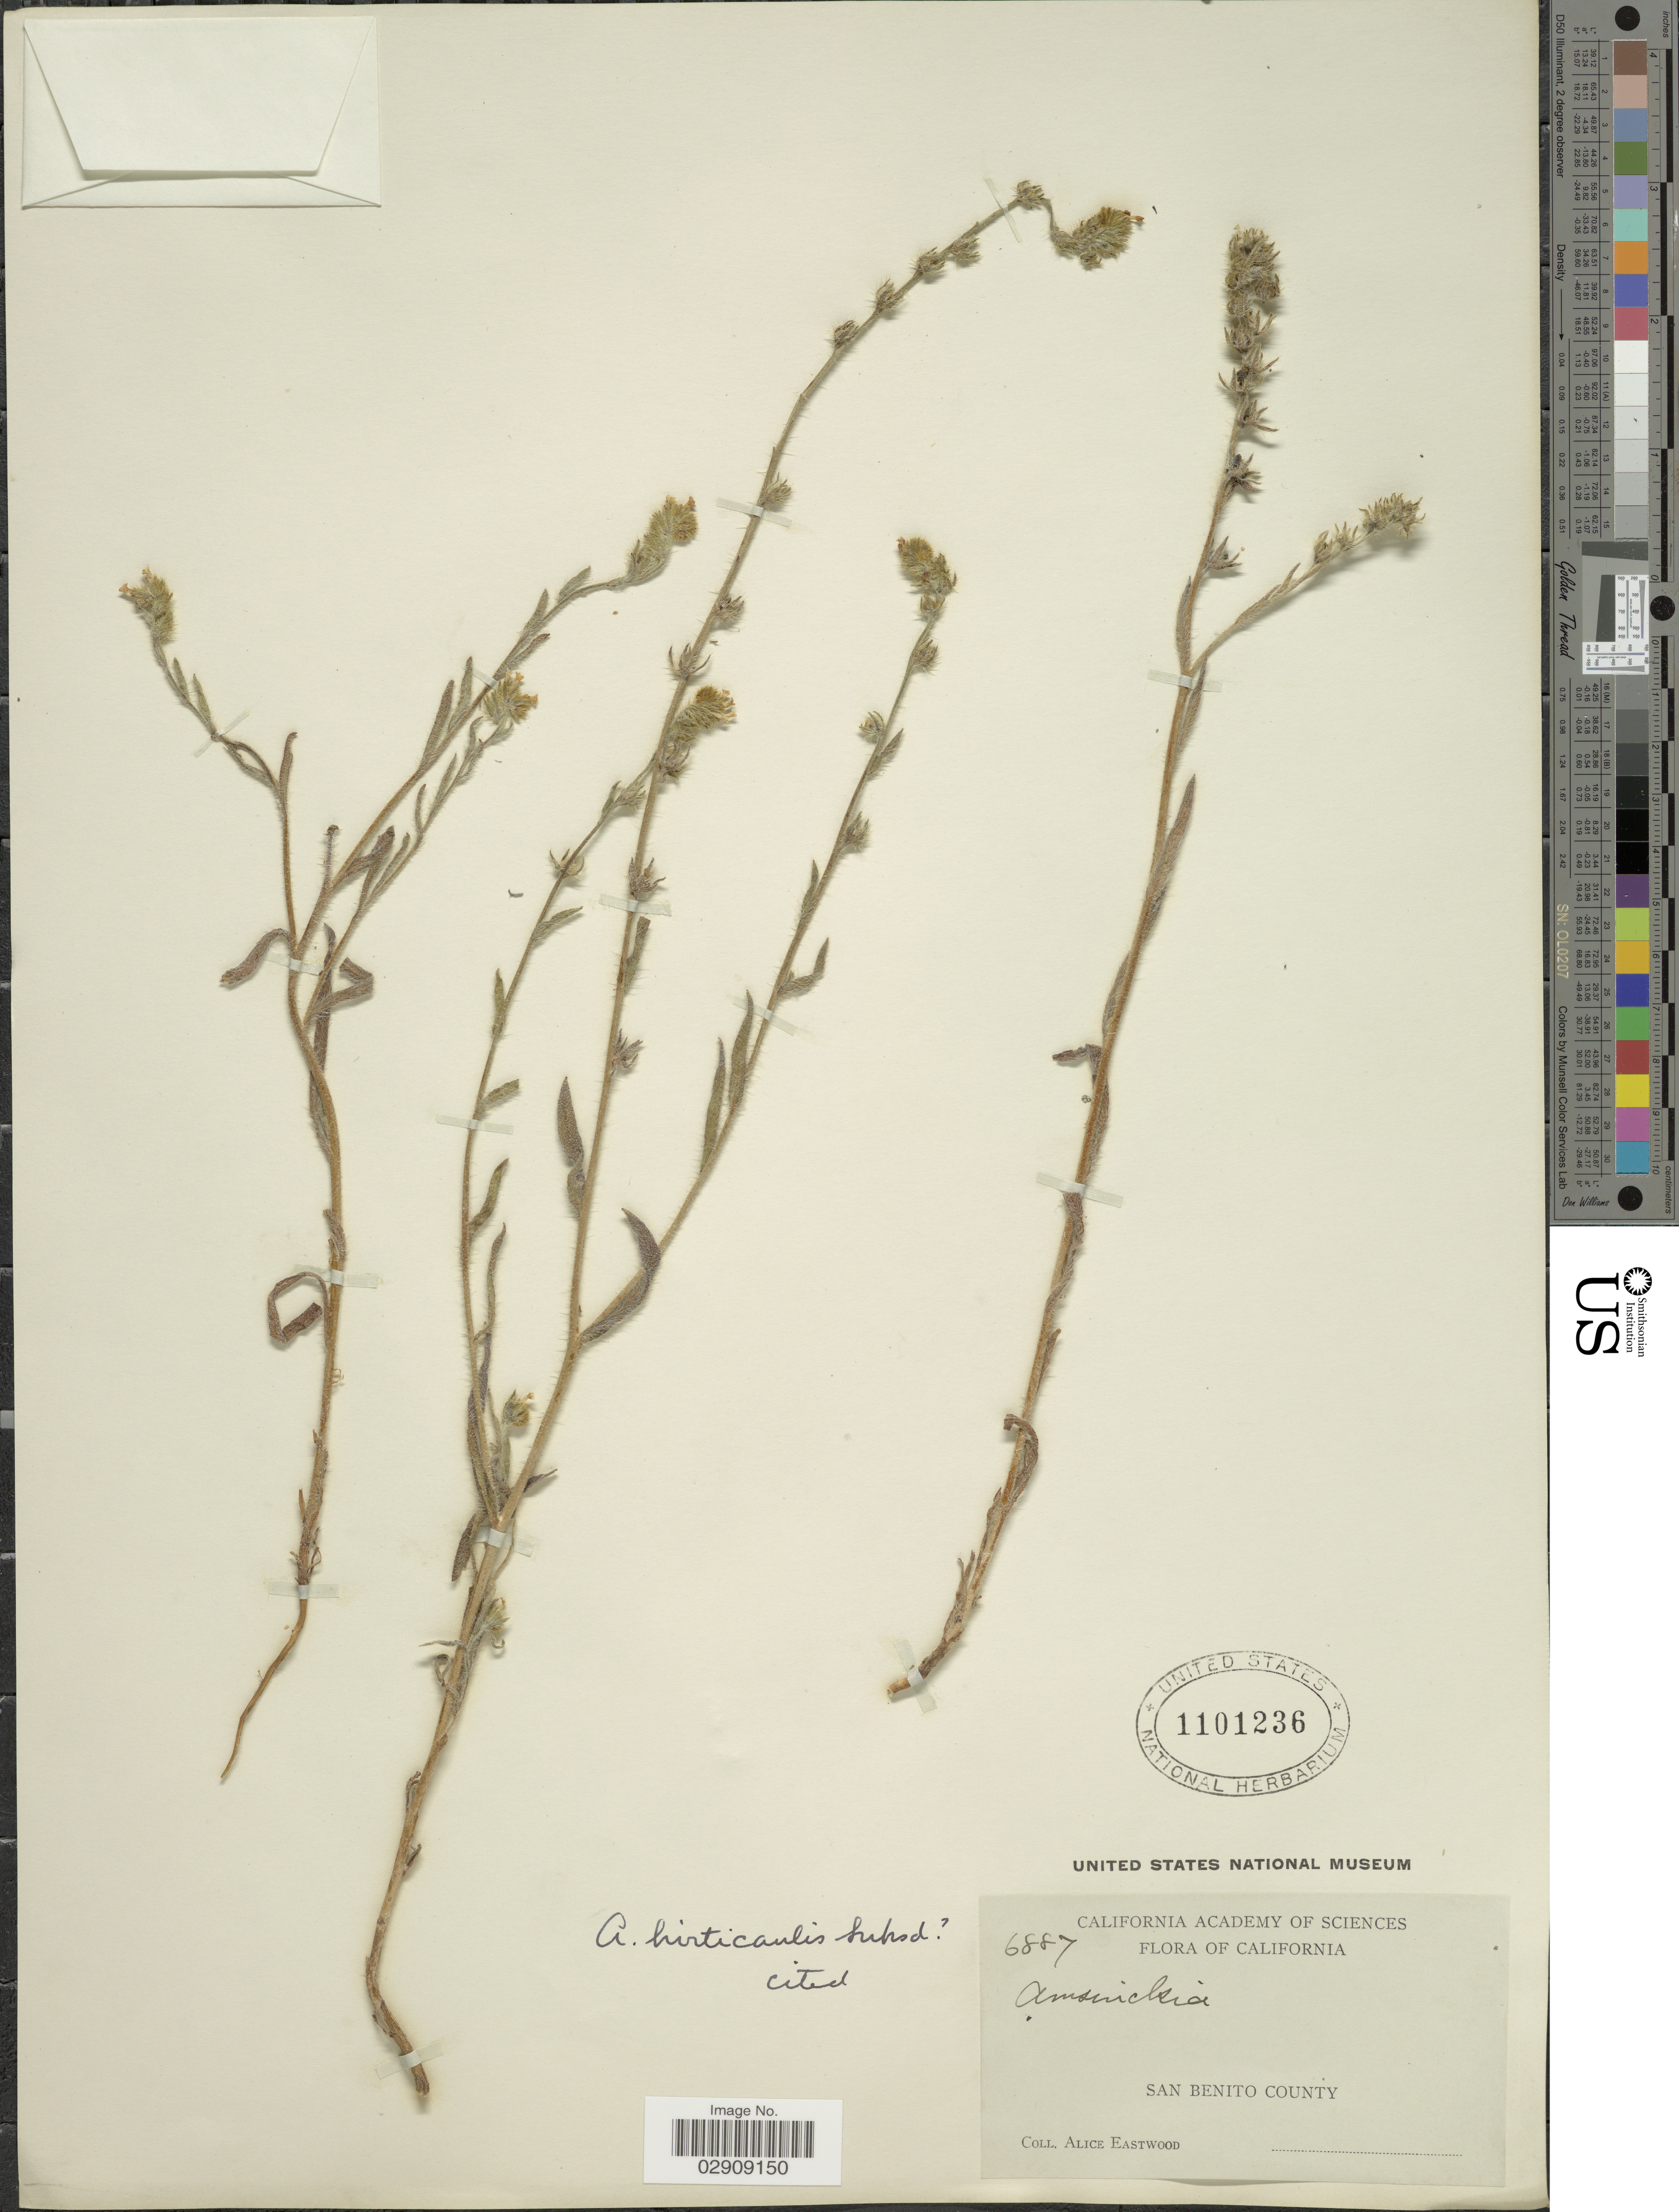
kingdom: Plantae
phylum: Tracheophyta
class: Magnoliopsida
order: Boraginales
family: Boraginaceae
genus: Amsinckia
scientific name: Amsinckia menziesii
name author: A. Nelson & J.F. Macbr.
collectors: A. Eastwood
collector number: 6887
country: United States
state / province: California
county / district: San Benito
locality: San Benito County.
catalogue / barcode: US 1001236